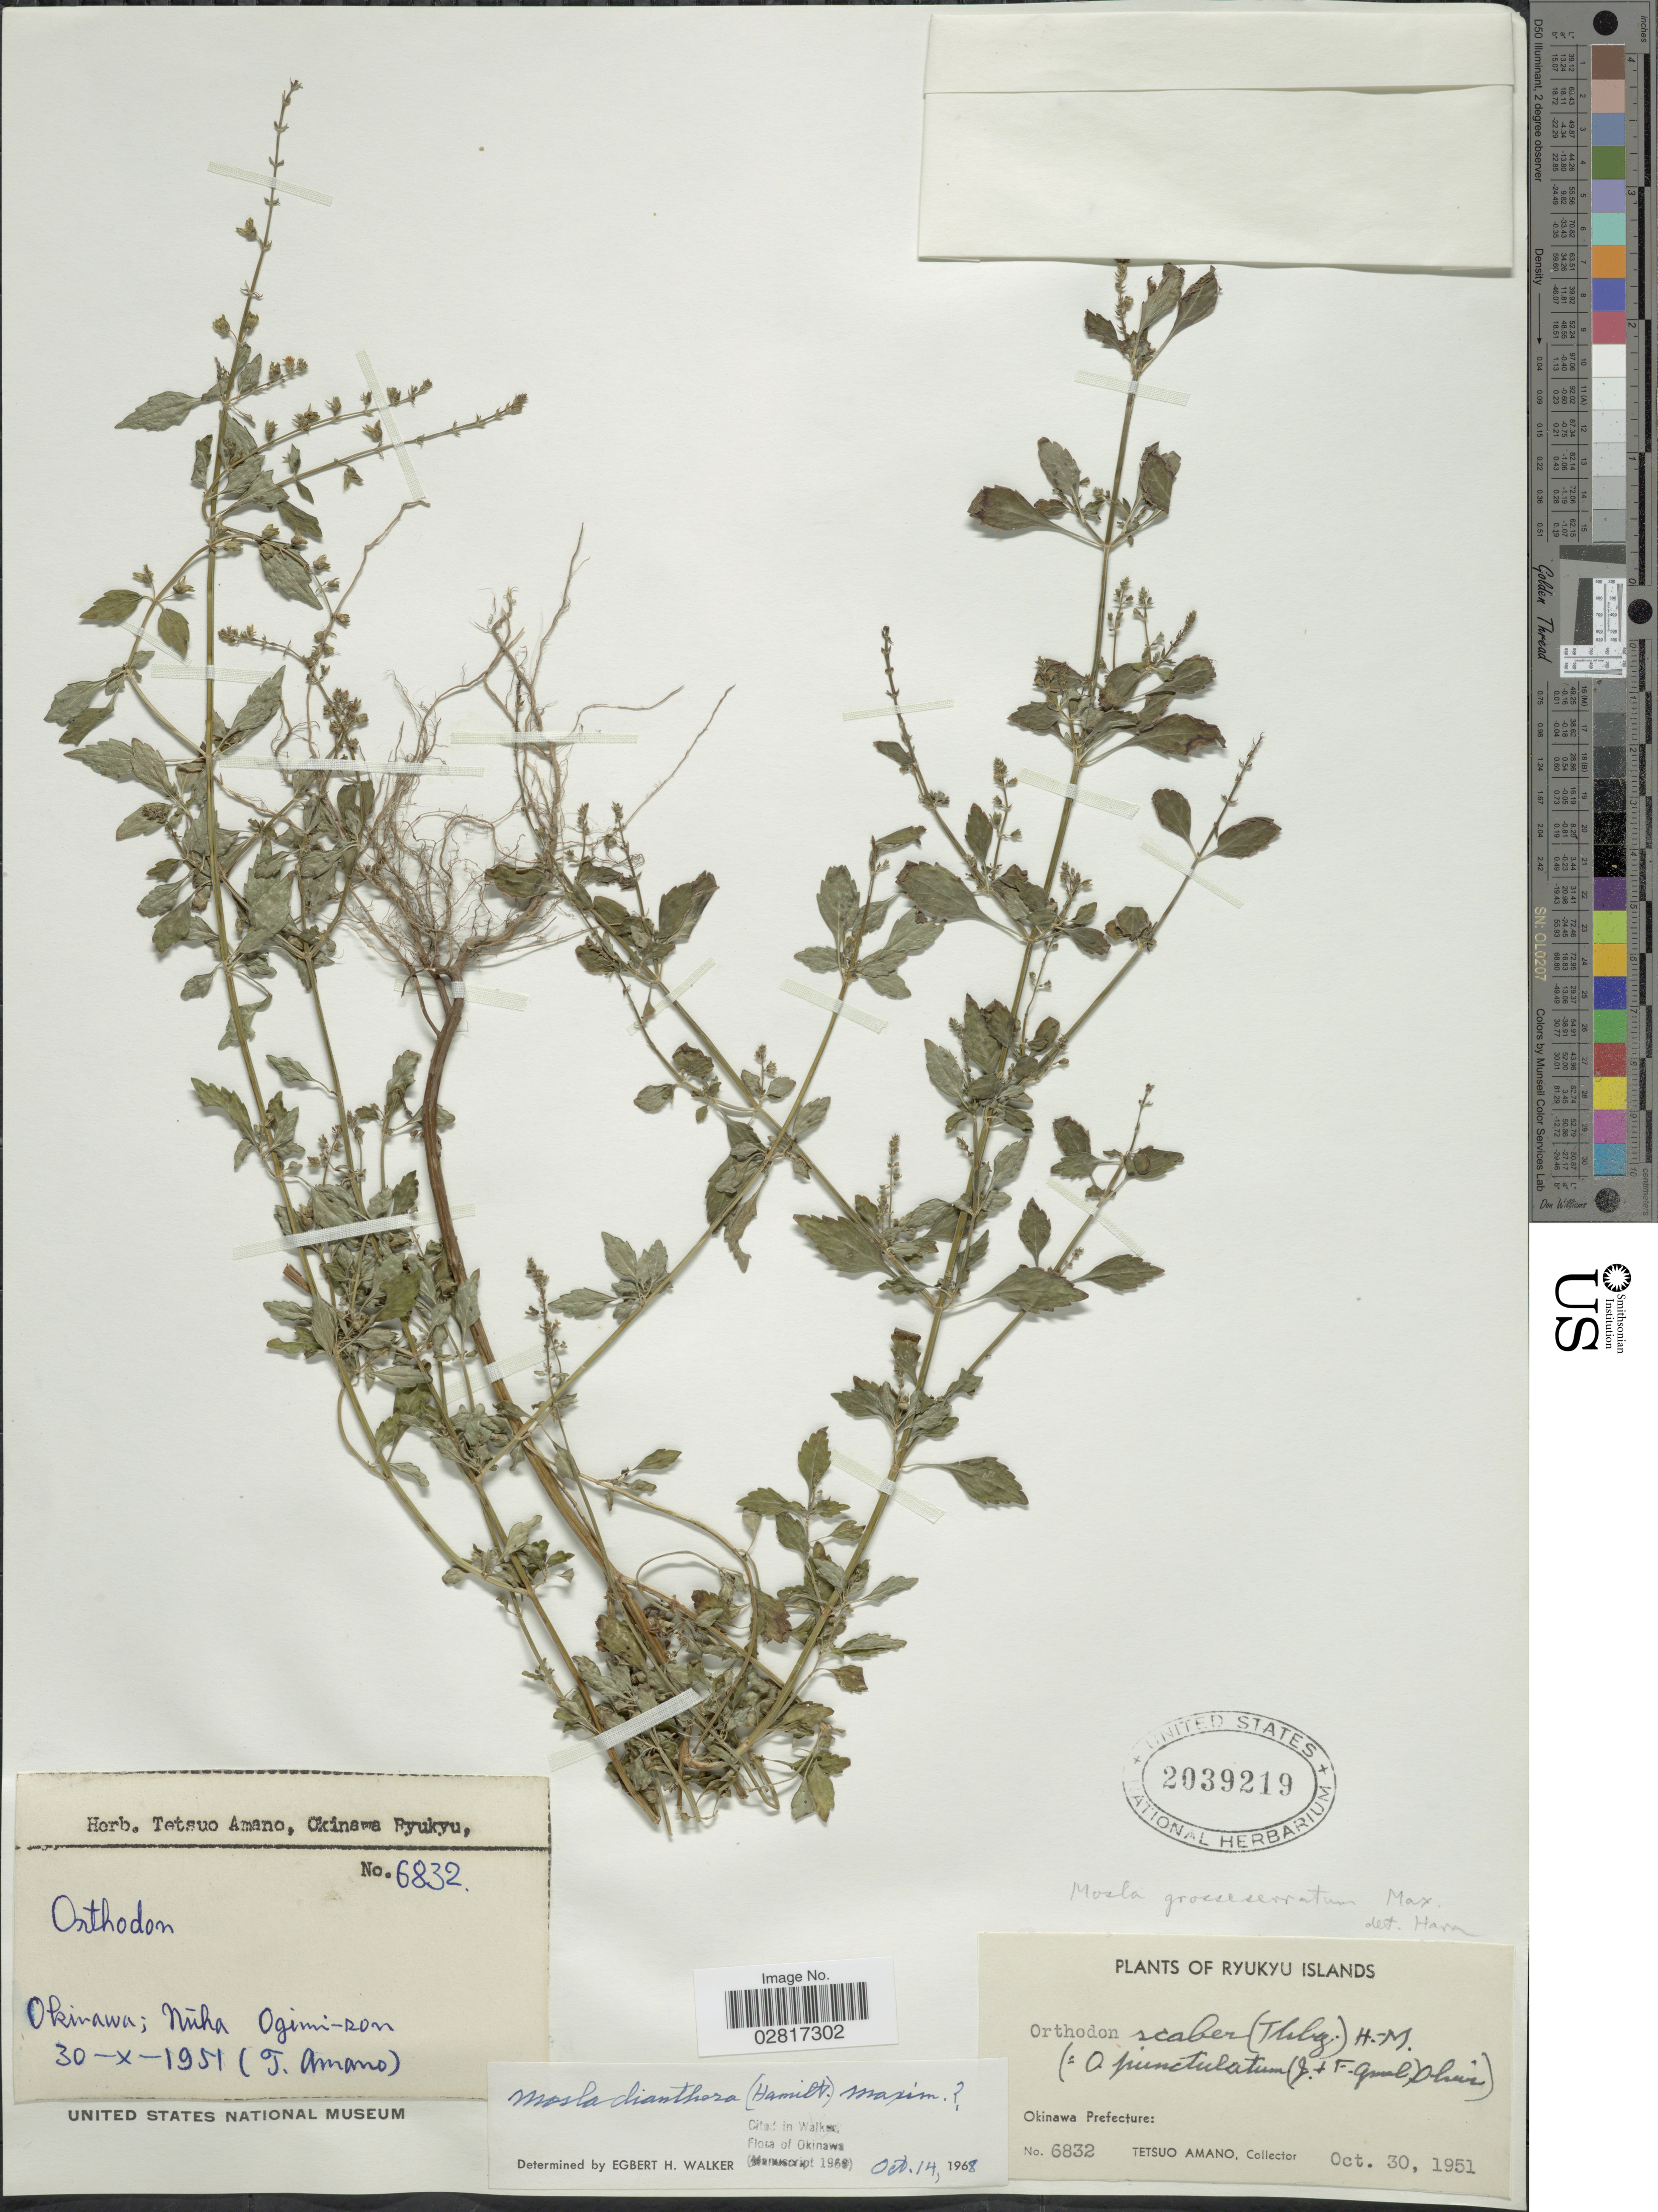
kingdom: Plantae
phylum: Tracheophyta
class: Magnoliopsida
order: Lamiales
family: Lamiaceae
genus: Mosla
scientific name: Mosla dianthera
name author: (Roxb.) Maxim.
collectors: T. Amano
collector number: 6832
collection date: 1951-10-30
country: Japan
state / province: Okinawa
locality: Ryukyu Islands. Okinawa Prefecture. Okinawa; Nuha Ogimi-son.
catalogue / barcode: US 2039219